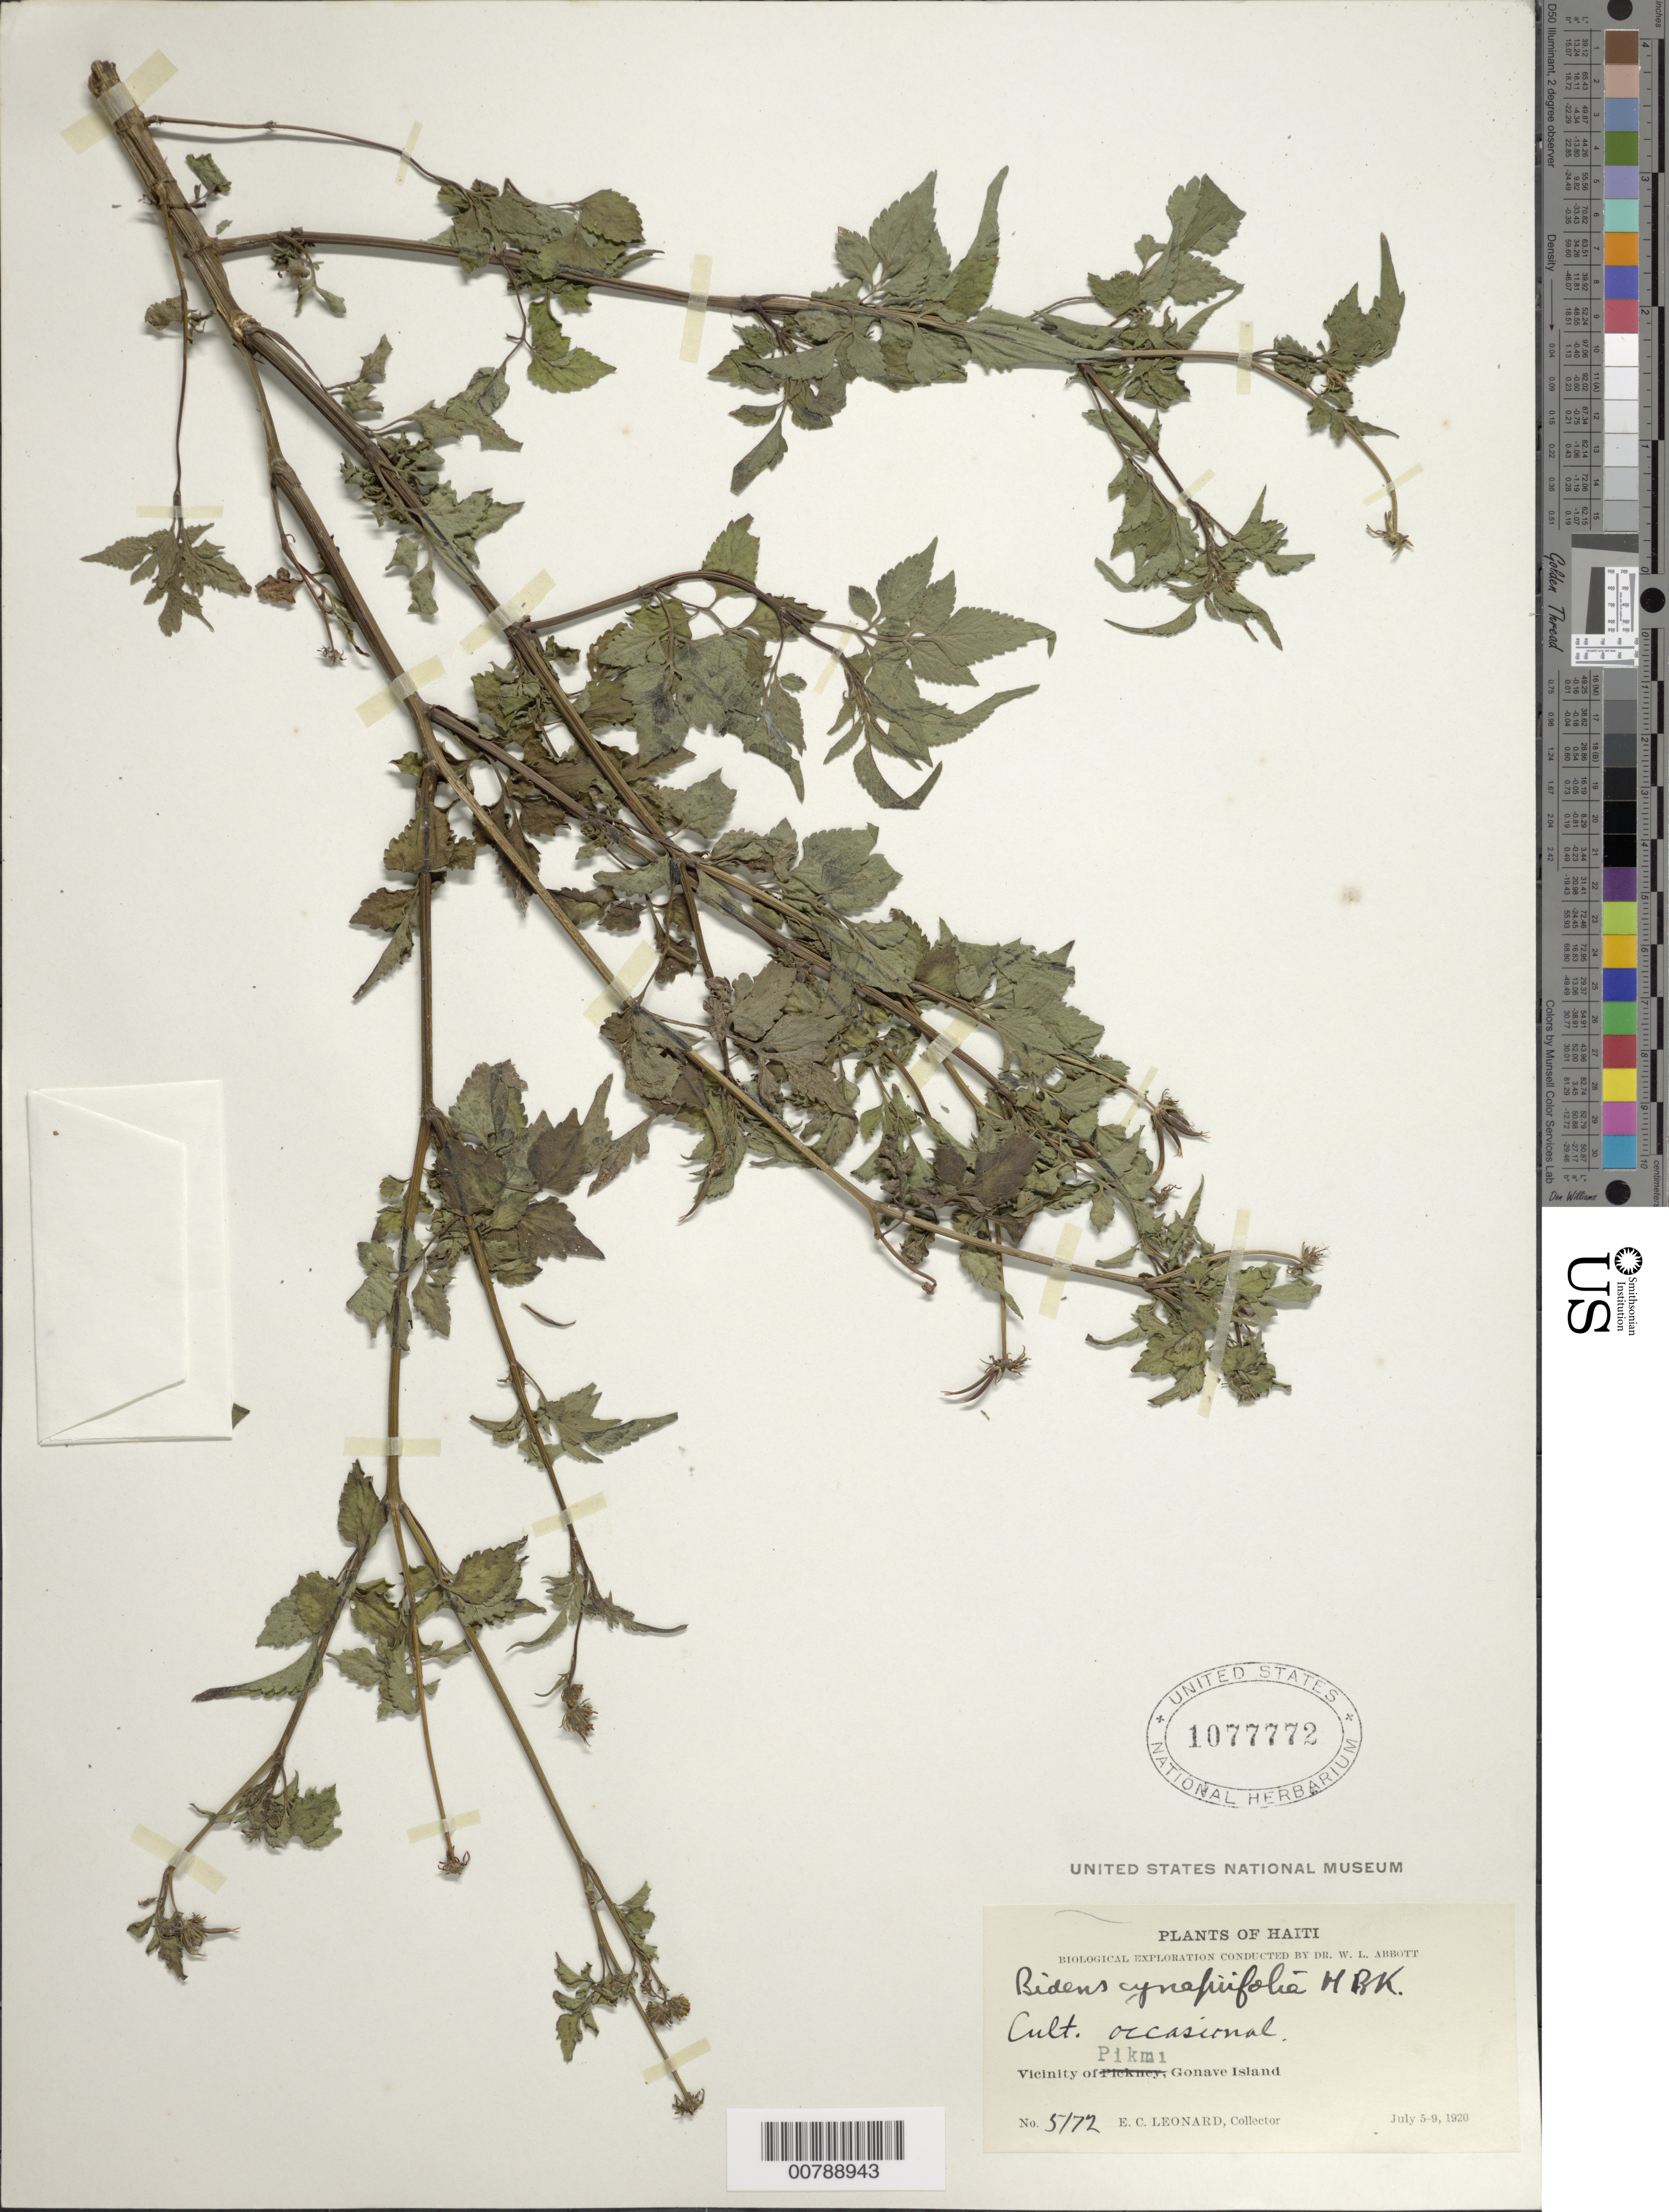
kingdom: Plantae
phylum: Tracheophyta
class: Magnoliopsida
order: Asterales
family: Asteraceae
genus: Bidens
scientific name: Bidens cynapiifolia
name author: Kunth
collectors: E. C. Leonard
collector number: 5172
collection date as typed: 05 Jul 1920 to 09 Jul 1920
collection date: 1920-07-05/1920-07-09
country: Haiti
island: Hispaniola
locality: Vicinity of Pikmi, Gonave Island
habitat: Cultivated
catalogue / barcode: US 1077772